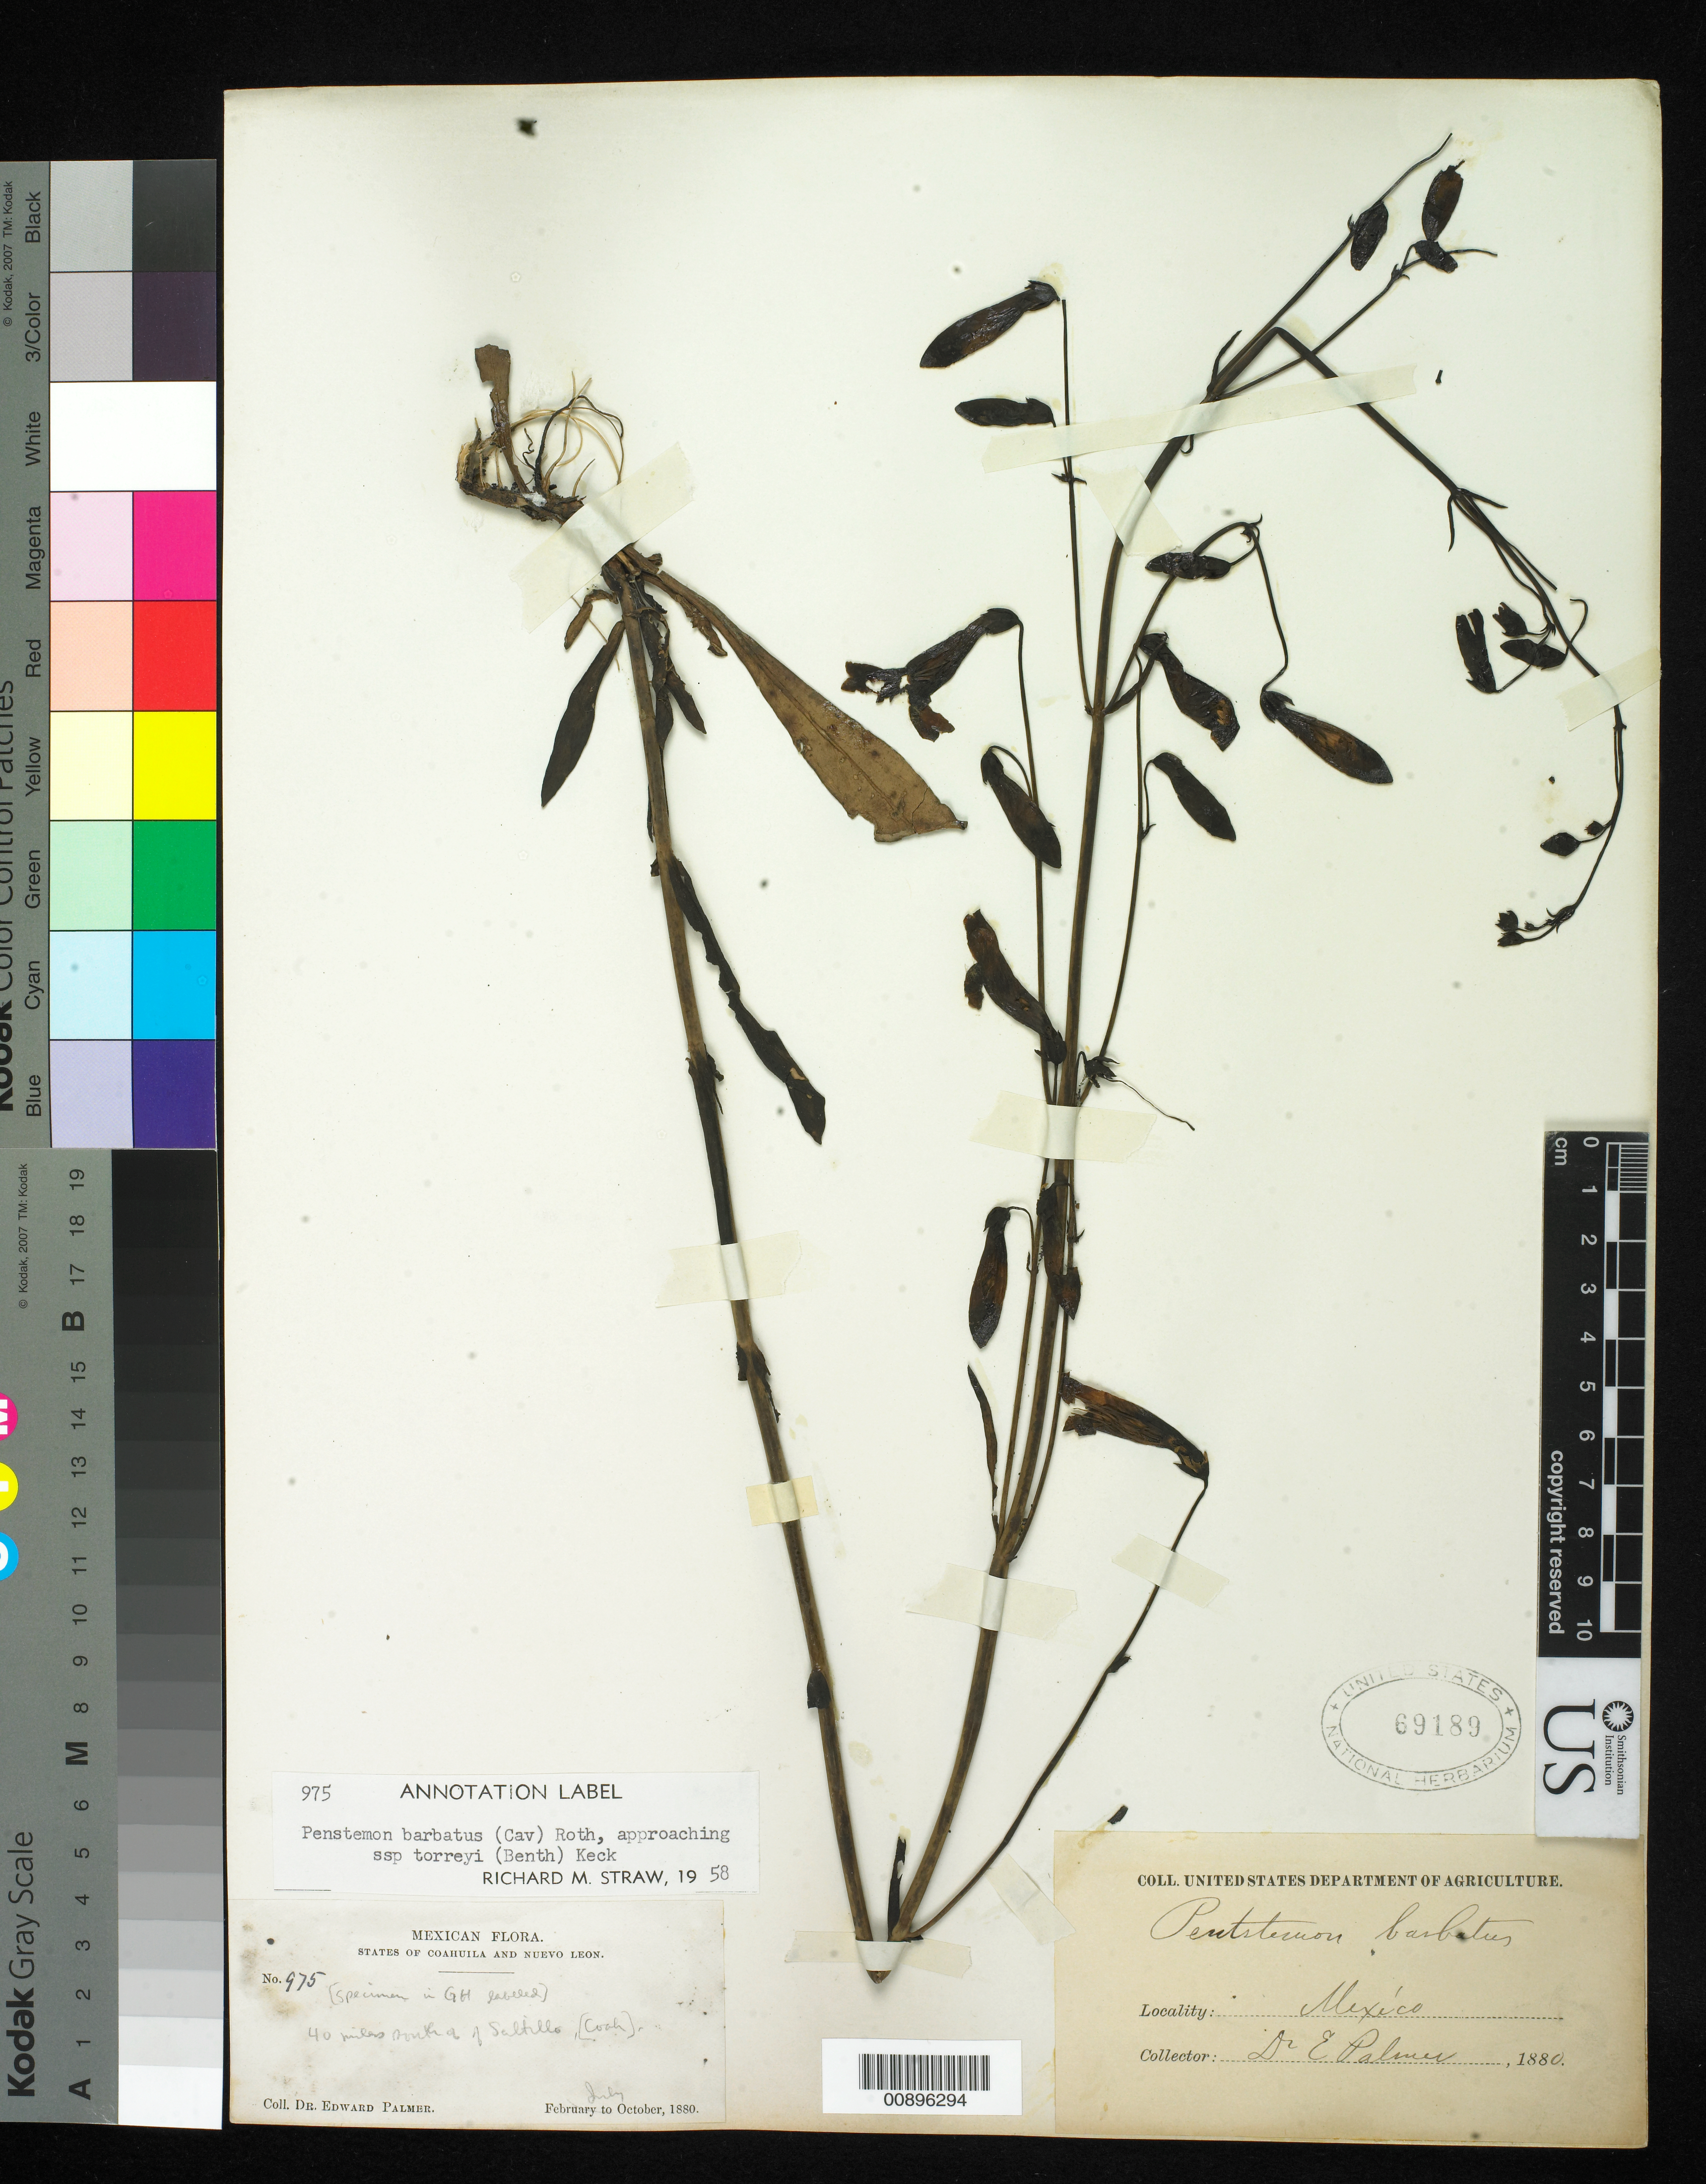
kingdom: Plantae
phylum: Tracheophyta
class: Magnoliopsida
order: Lamiales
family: Plantaginaceae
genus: Penstemon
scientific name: Penstemon barbatus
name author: (Cav.) Roth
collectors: E. Palmer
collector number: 975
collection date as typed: Jul 1880 to -- Oct 1880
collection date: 1880-07/1880-10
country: Mexico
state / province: Coahuila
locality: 40 miles south of Saltillo, Coahuila.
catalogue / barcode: US 69189